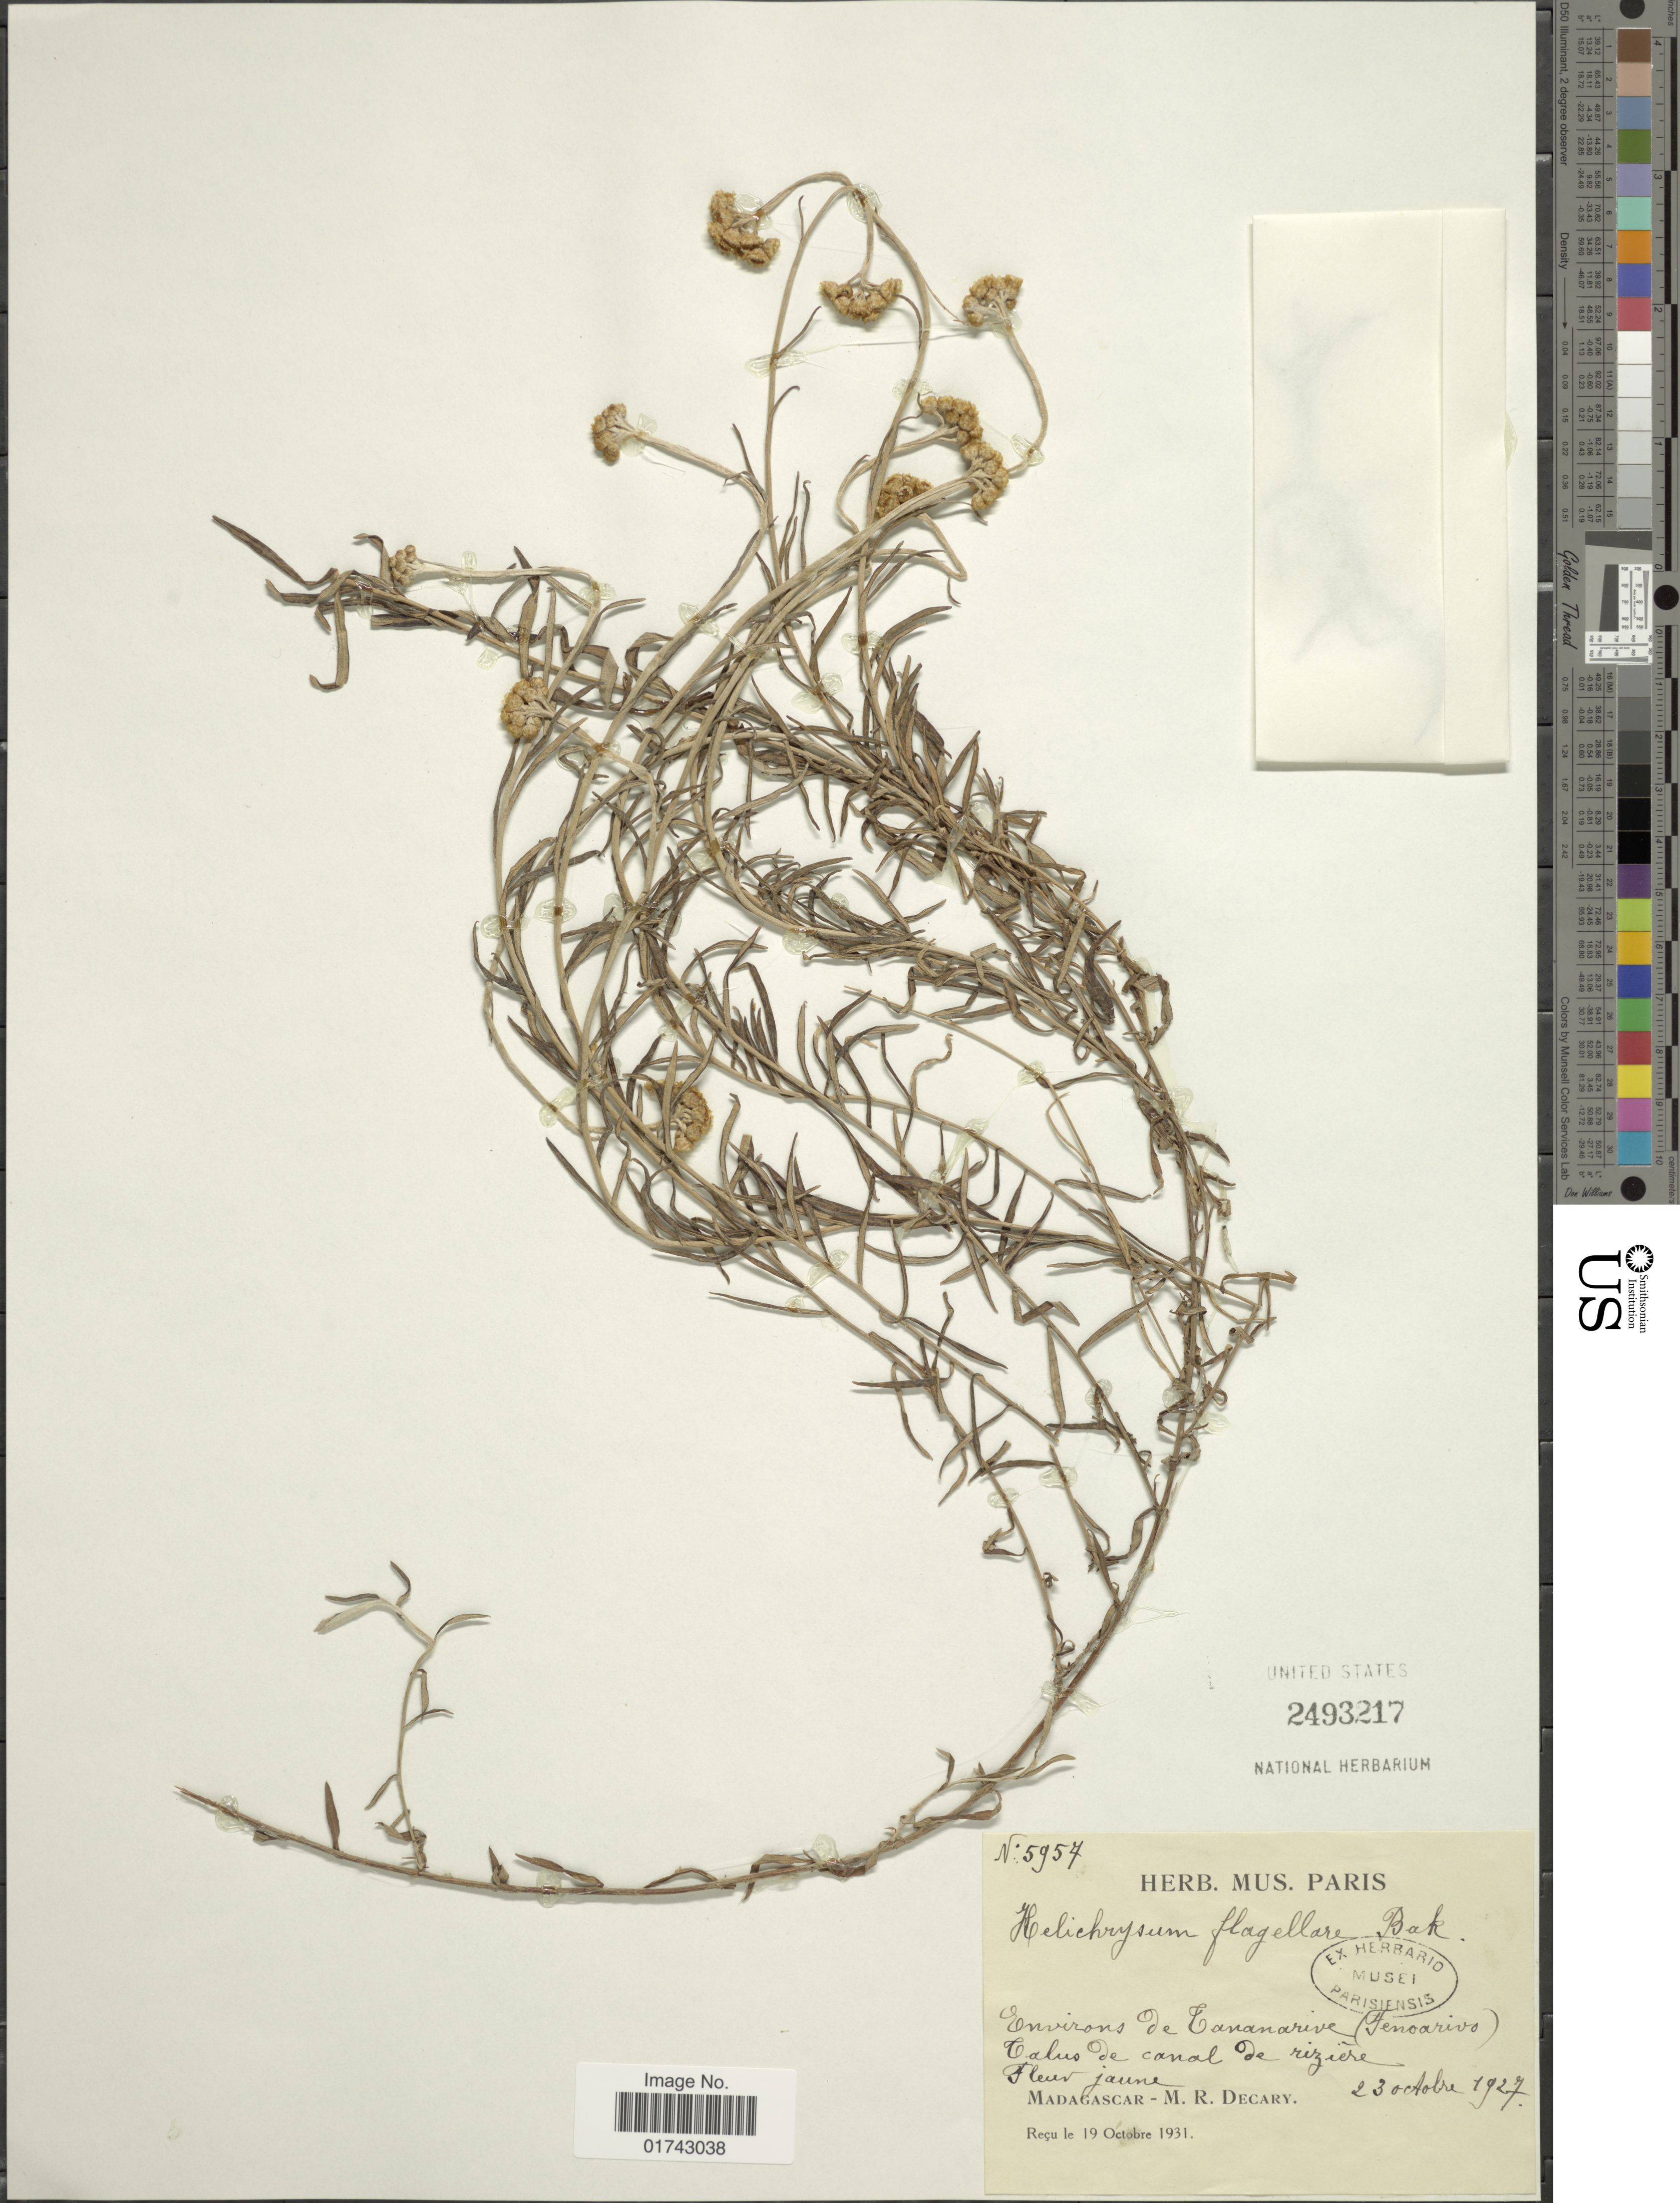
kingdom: Plantae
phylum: Tracheophyta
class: Magnoliopsida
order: Asterales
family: Asteraceae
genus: Helichrysum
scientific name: Helichrysum flagellare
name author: Baker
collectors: R. Decary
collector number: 5957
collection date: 1931-10-19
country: Madagascar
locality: Environs de Cananarive Fenoarivs) Calus de canal de Reviere, Fleur jaune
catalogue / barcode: US 2493217